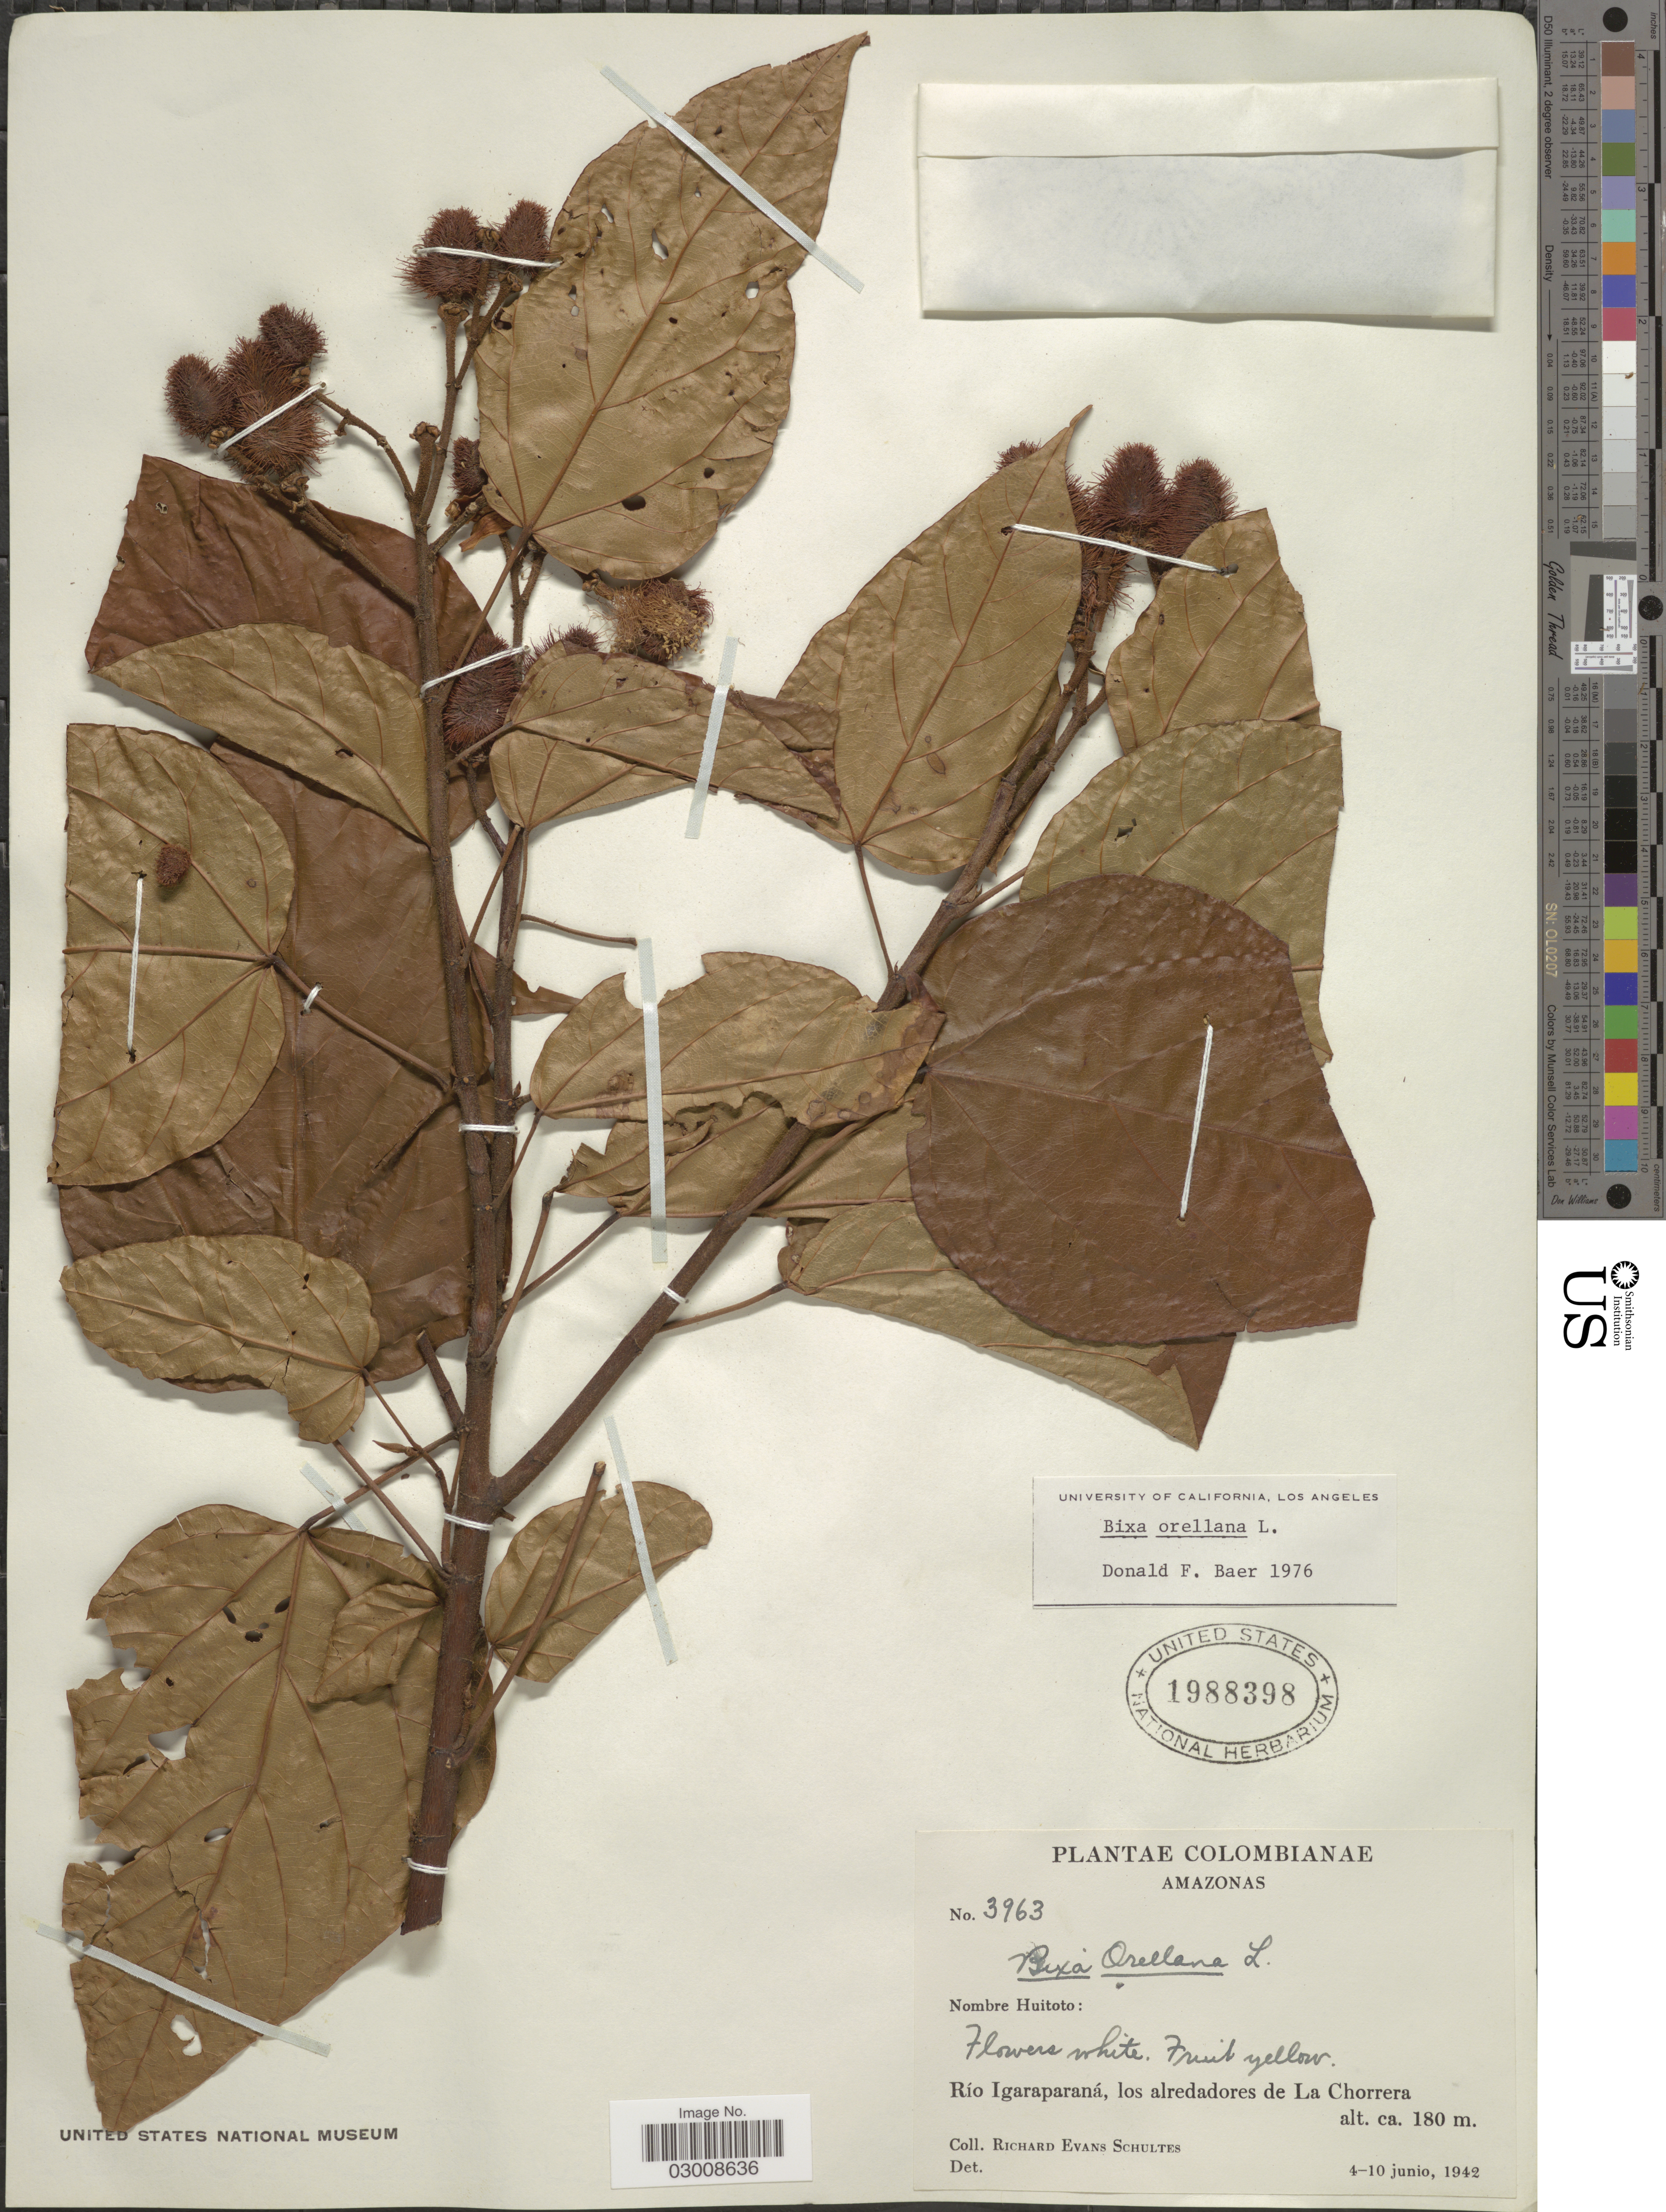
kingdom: Plantae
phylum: Tracheophyta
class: Magnoliopsida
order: Malvales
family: Bixaceae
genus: Bixa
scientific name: Bixa orellana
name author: L.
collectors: R. E. Schultes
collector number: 3963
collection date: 1942-06-04/1942-06-10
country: Colombia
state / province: Amazônas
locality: Río Igaraparaná, los alredadores de La Chorrera.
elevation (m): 180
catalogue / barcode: US 1988398